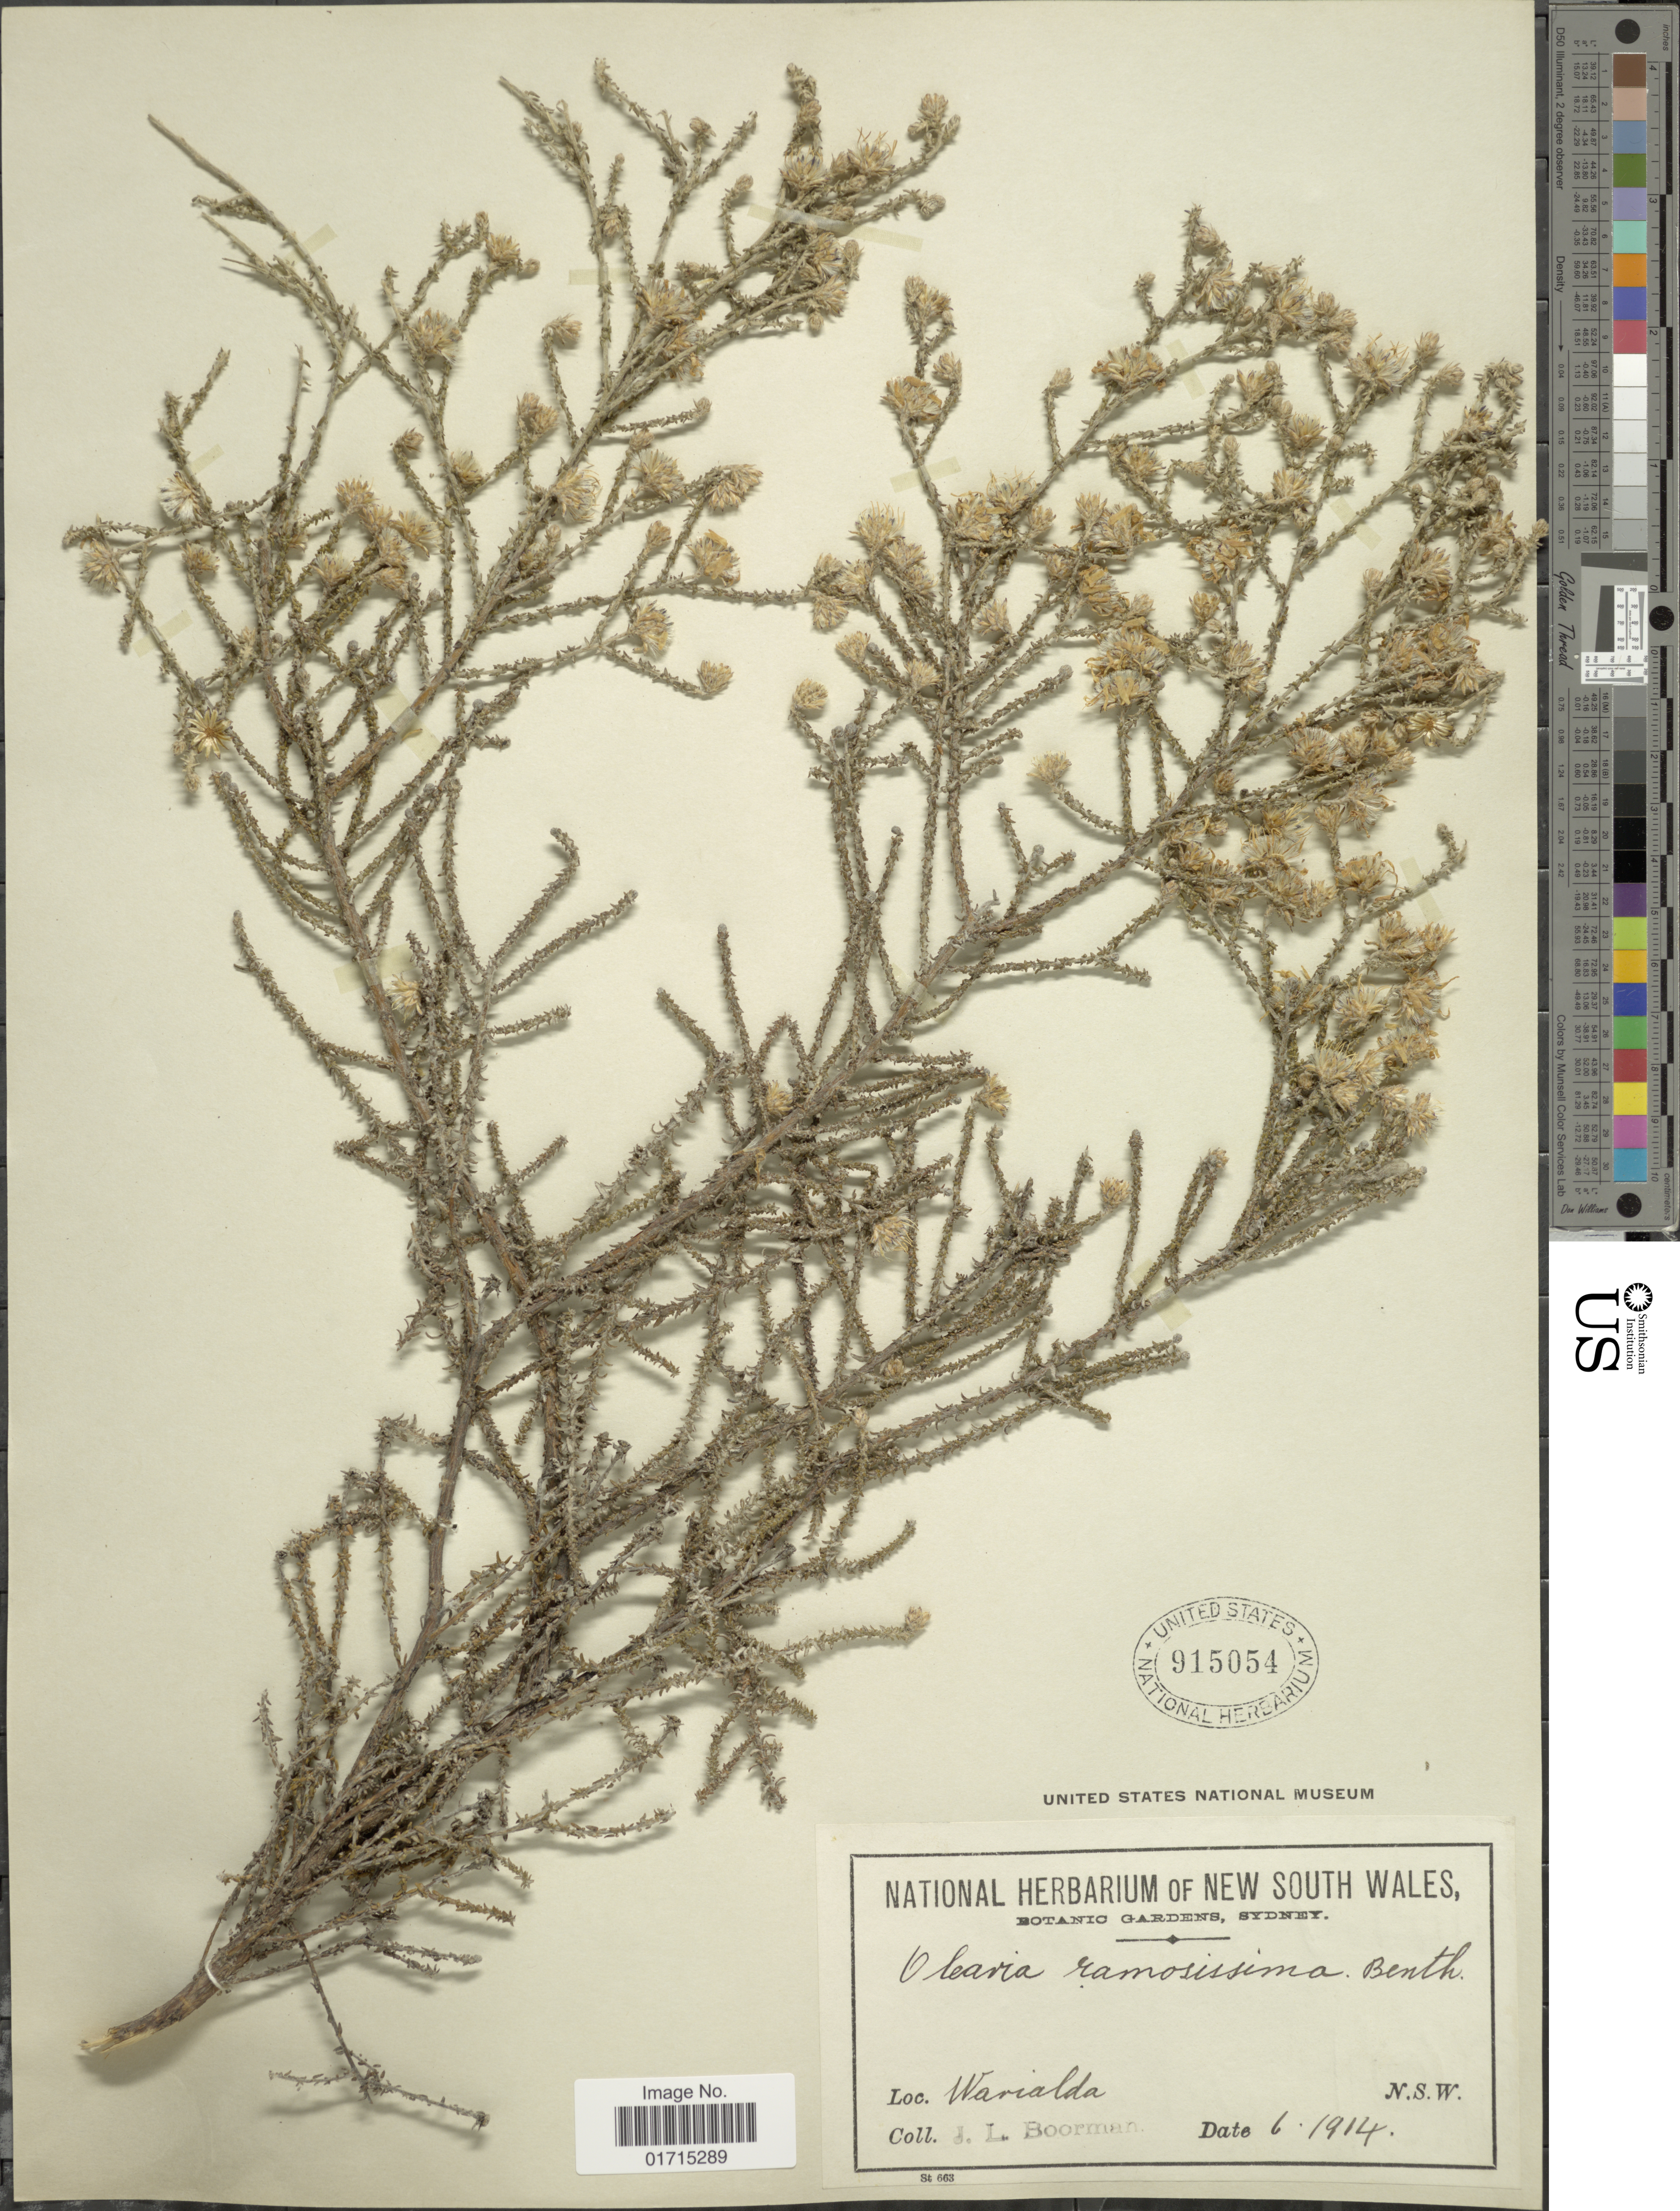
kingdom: Plantae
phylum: Tracheophyta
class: Magnoliopsida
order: Asterales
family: Asteraceae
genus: Olearia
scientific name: Olearia ramosissima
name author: Benth.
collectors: J. Boorman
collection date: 1914-06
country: Australia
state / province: New South Wales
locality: Warialda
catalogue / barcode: US 915054